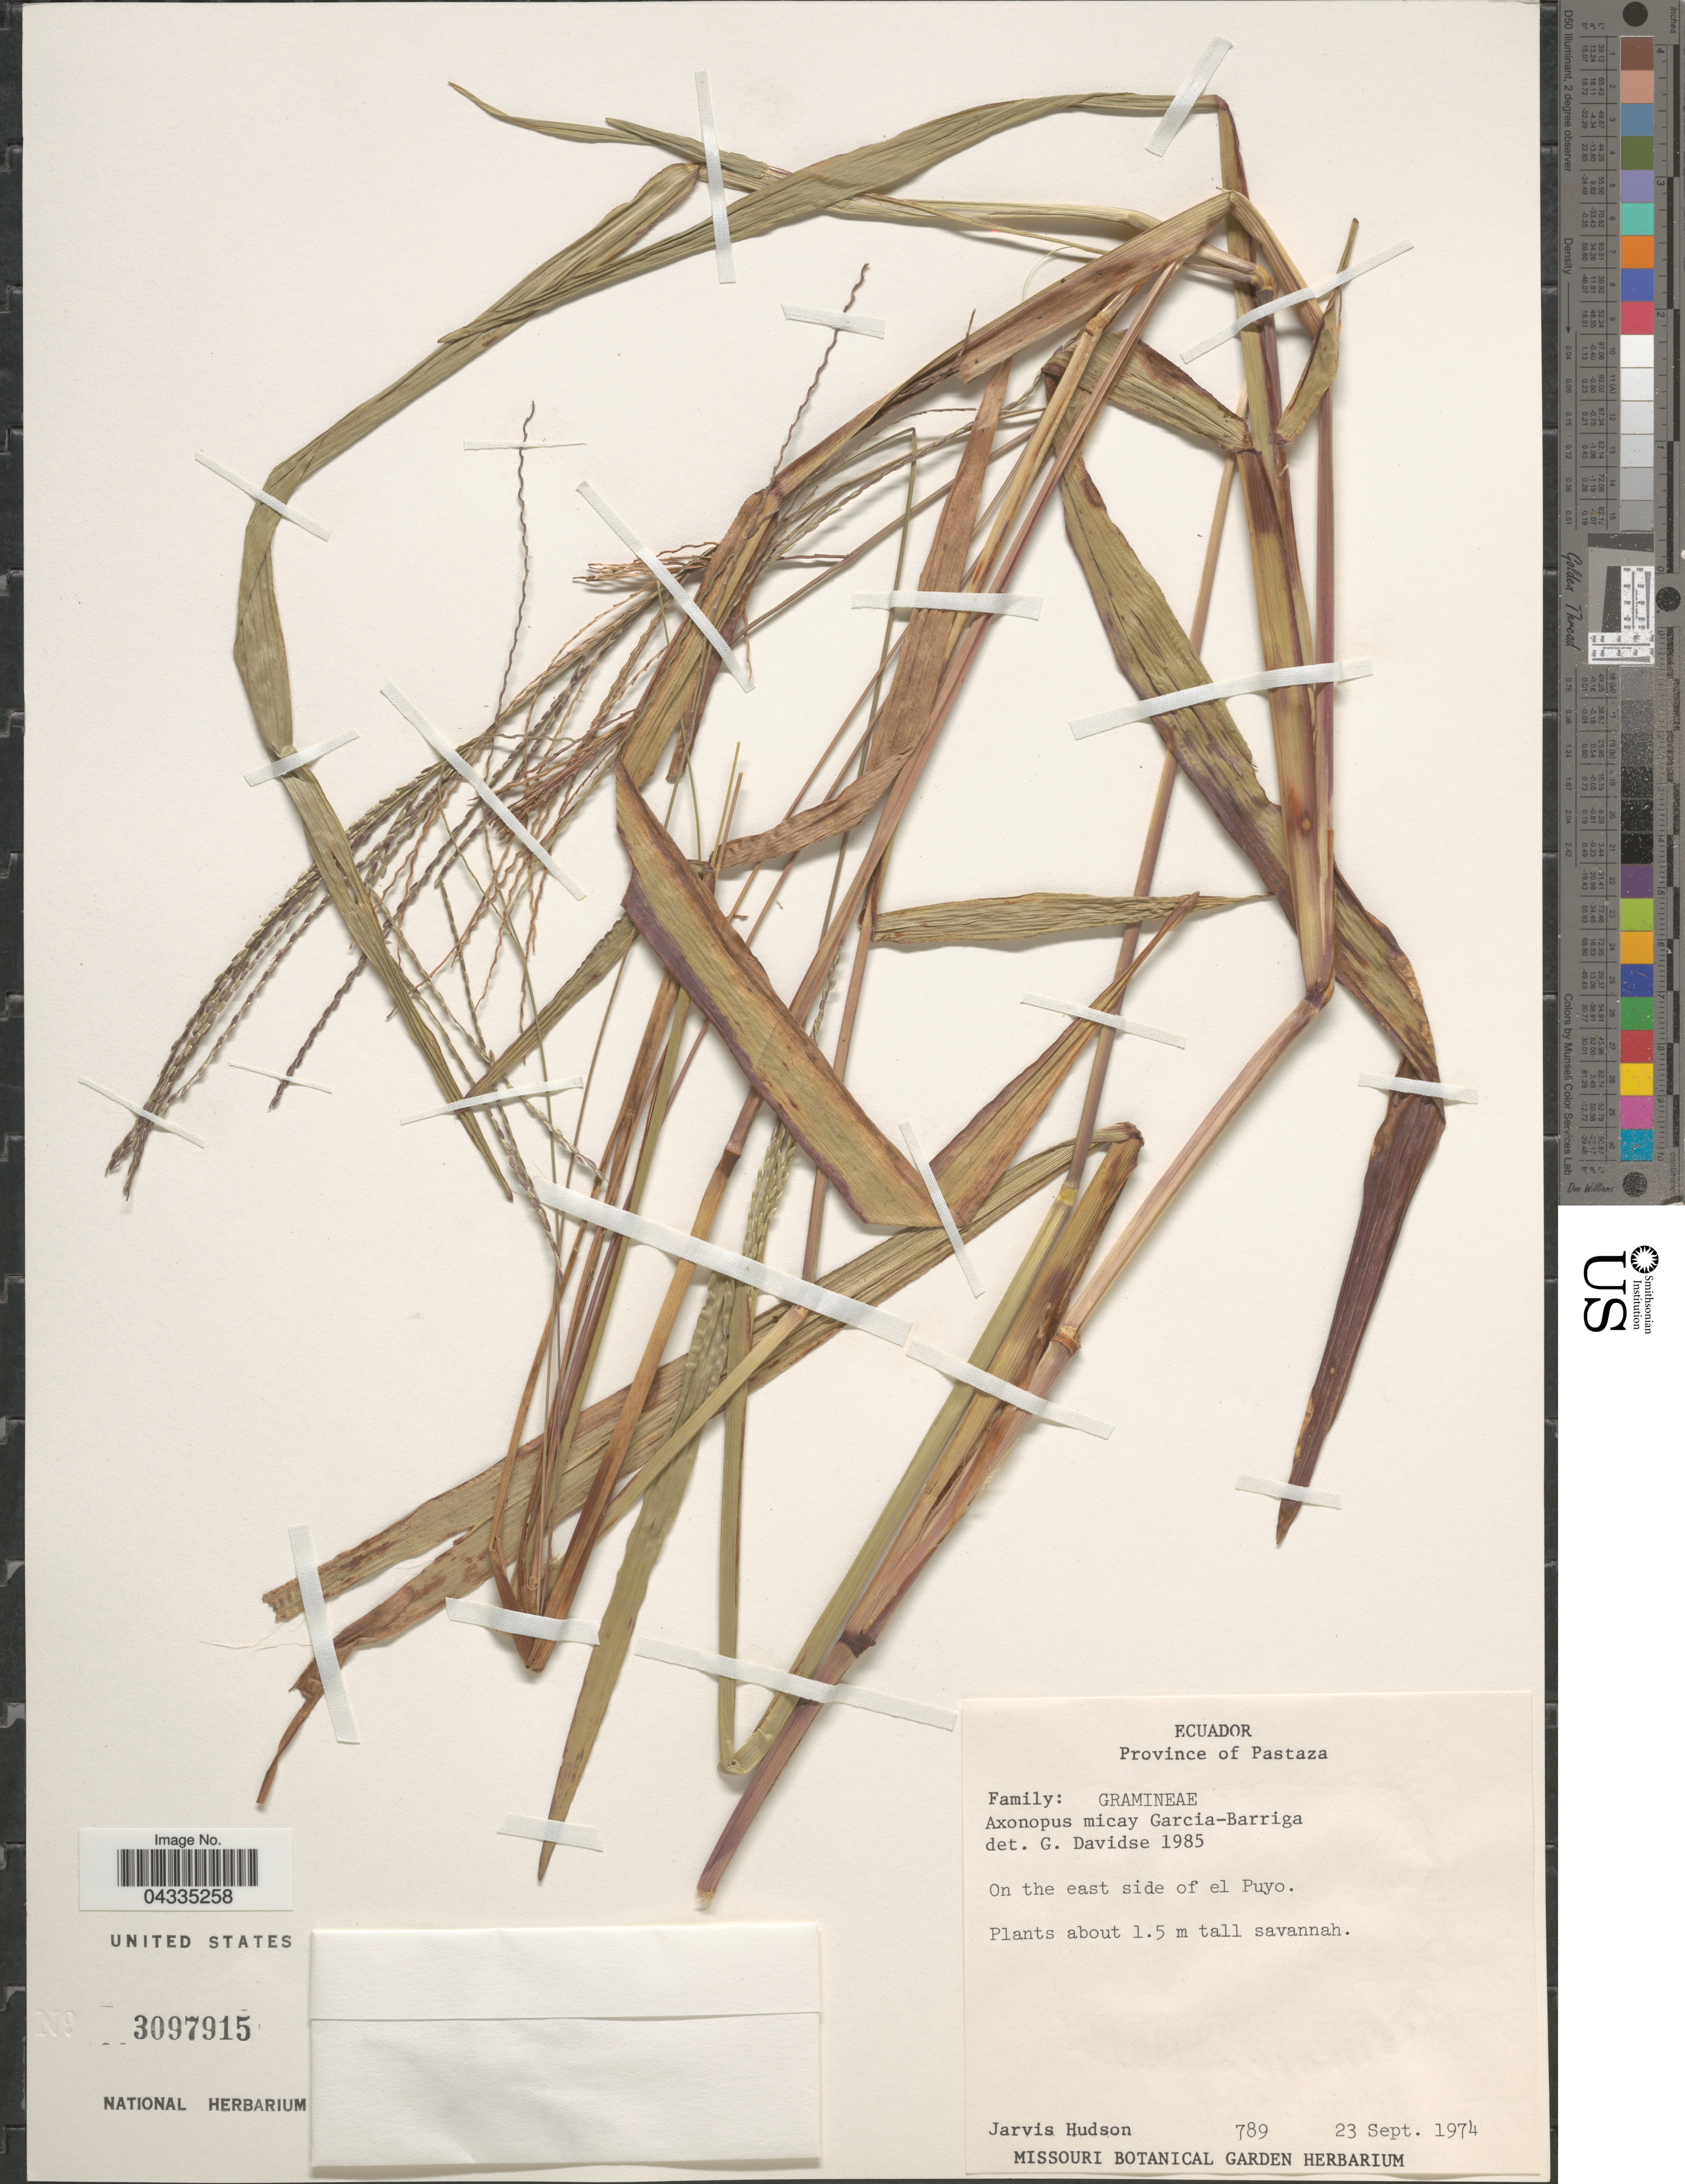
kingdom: Plantae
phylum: Tracheophyta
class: Liliopsida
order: Poales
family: Poaceae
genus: Axonopus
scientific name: Axonopus scoparius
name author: (Flüggé) Kuhlm.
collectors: J. Hudson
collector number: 789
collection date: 1974-09-23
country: Ecuador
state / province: Pastaza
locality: On the east side of el Puyo.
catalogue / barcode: US 3097915